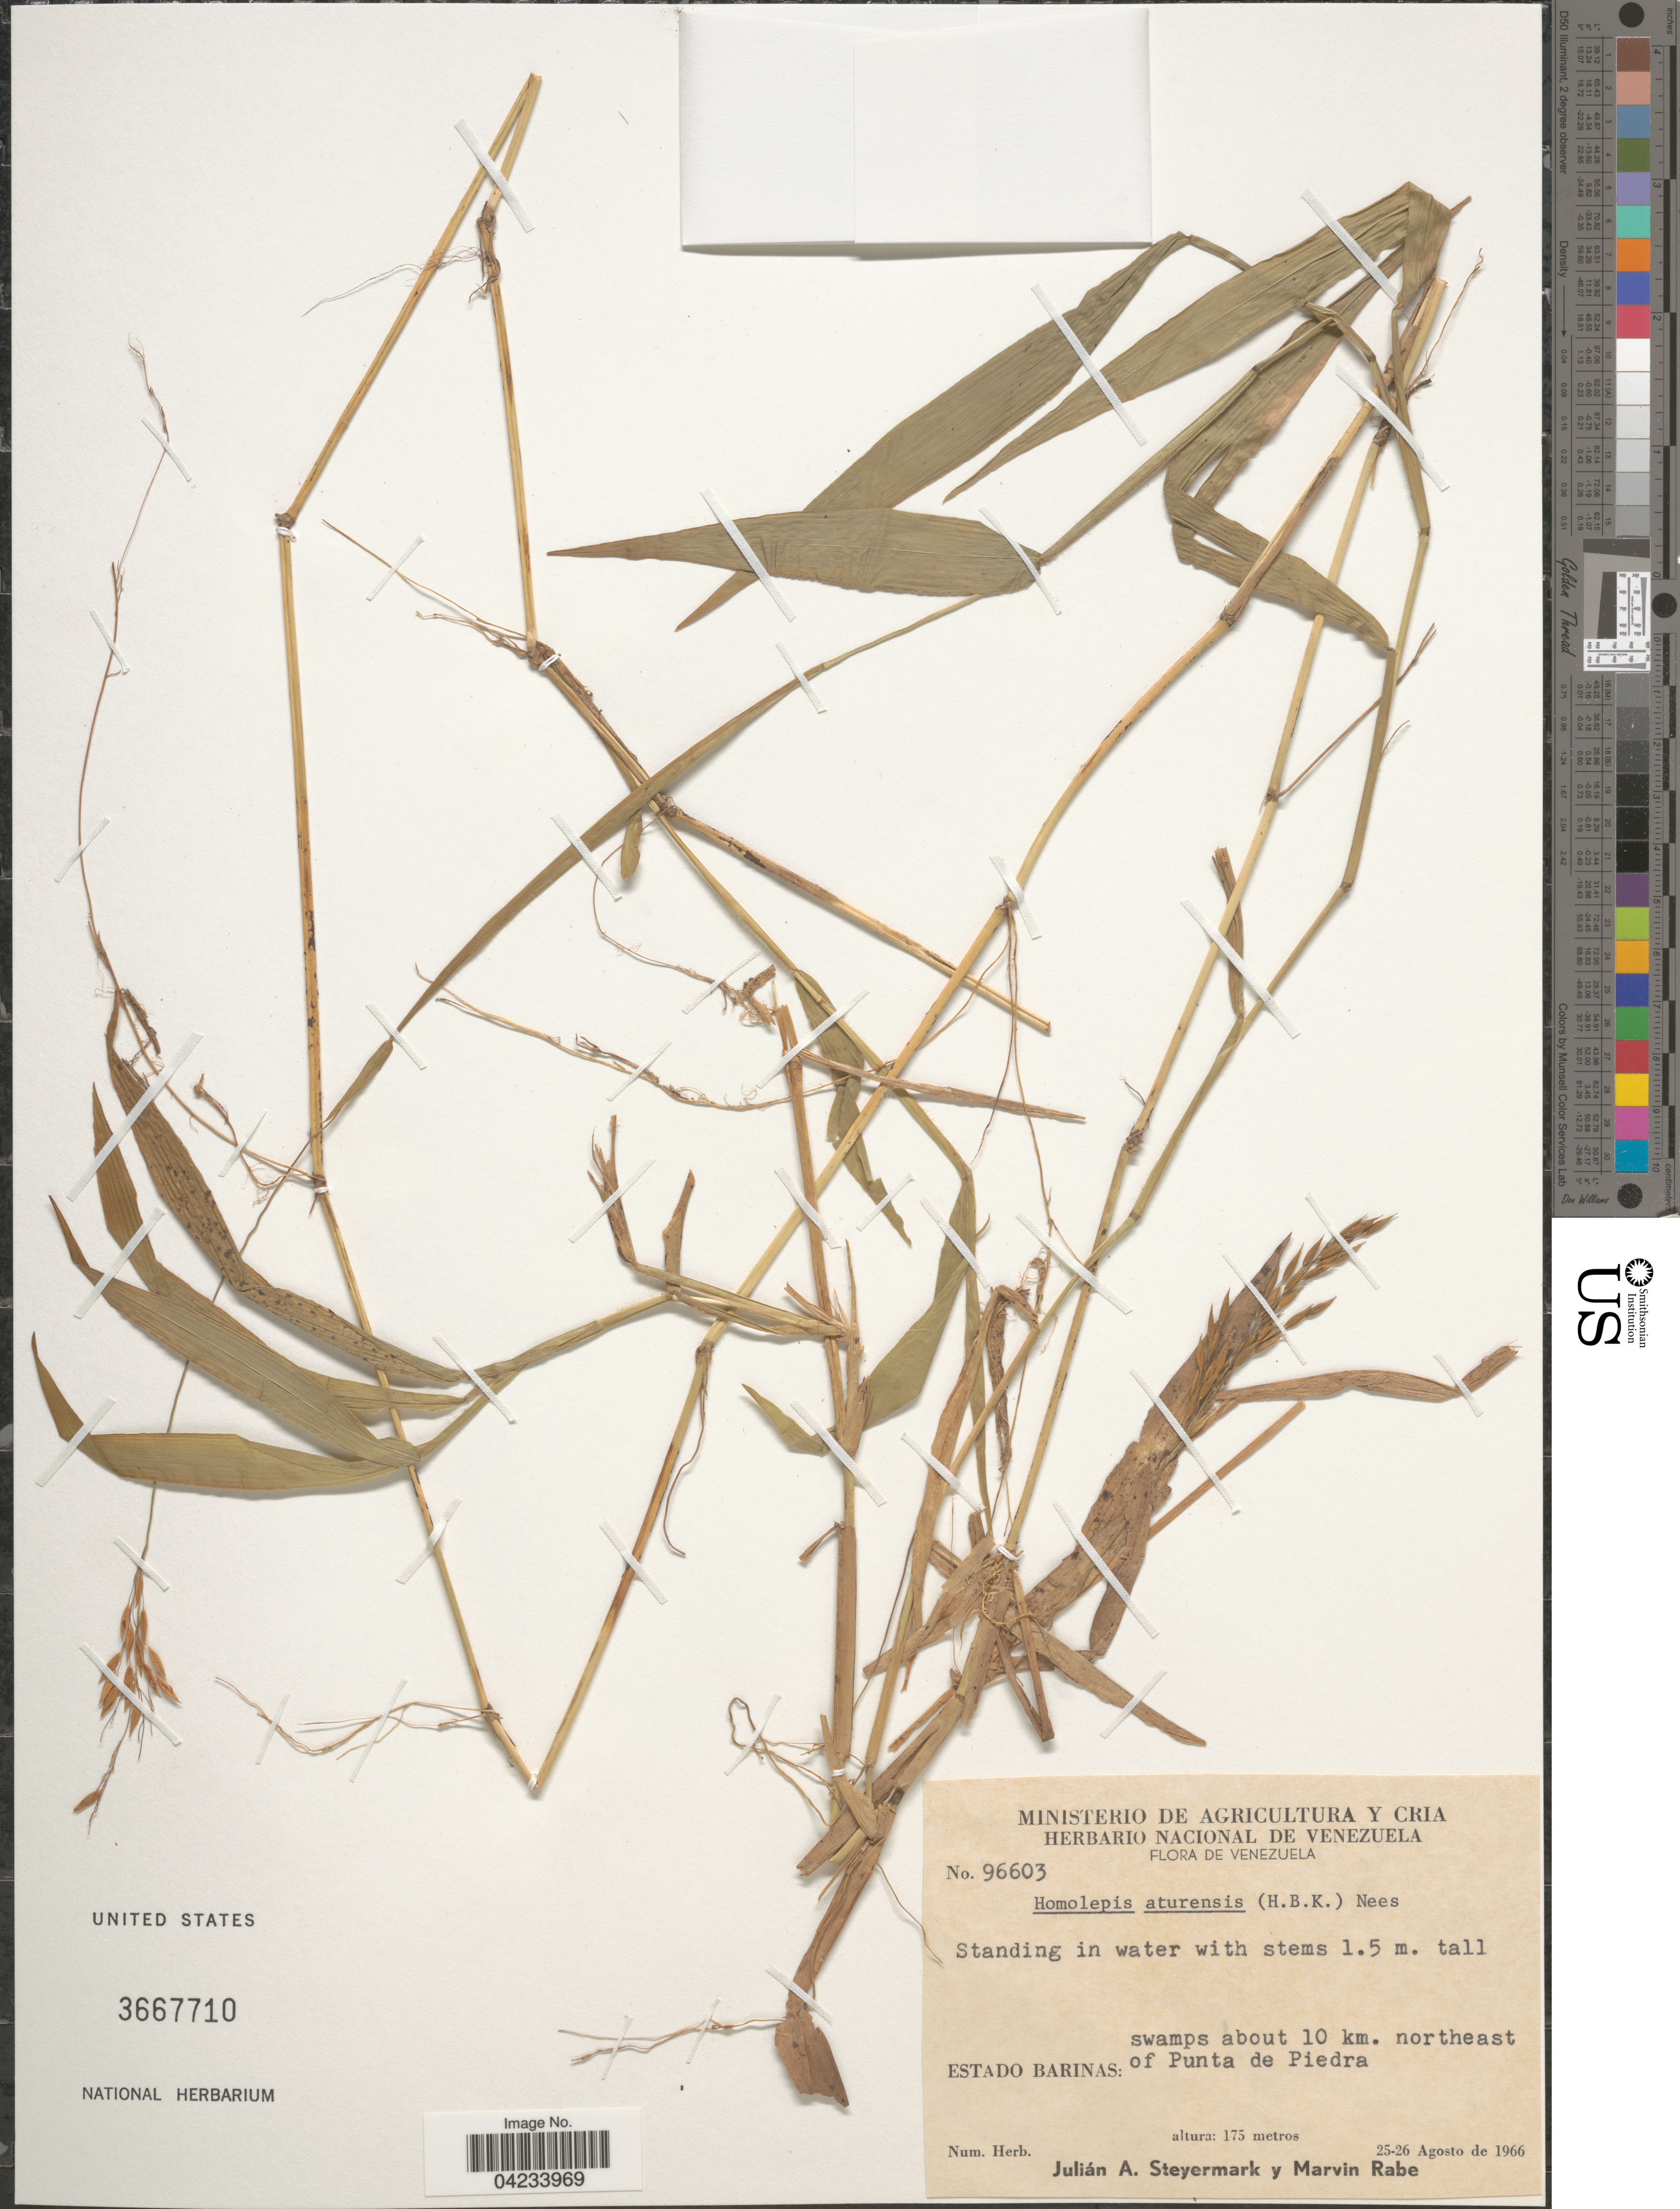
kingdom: Plantae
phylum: Tracheophyta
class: Liliopsida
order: Poales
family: Poaceae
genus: Homolepis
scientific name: Homolepis aturensis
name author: (Kunth) Chase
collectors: J. Steyermark & M. Rabe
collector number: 96603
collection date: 1966-08-25/1966-08-26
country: Venezuela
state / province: Barinas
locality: Swamps about 10 km. northeast of Punta de Piedra.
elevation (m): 175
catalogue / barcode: US 3667710